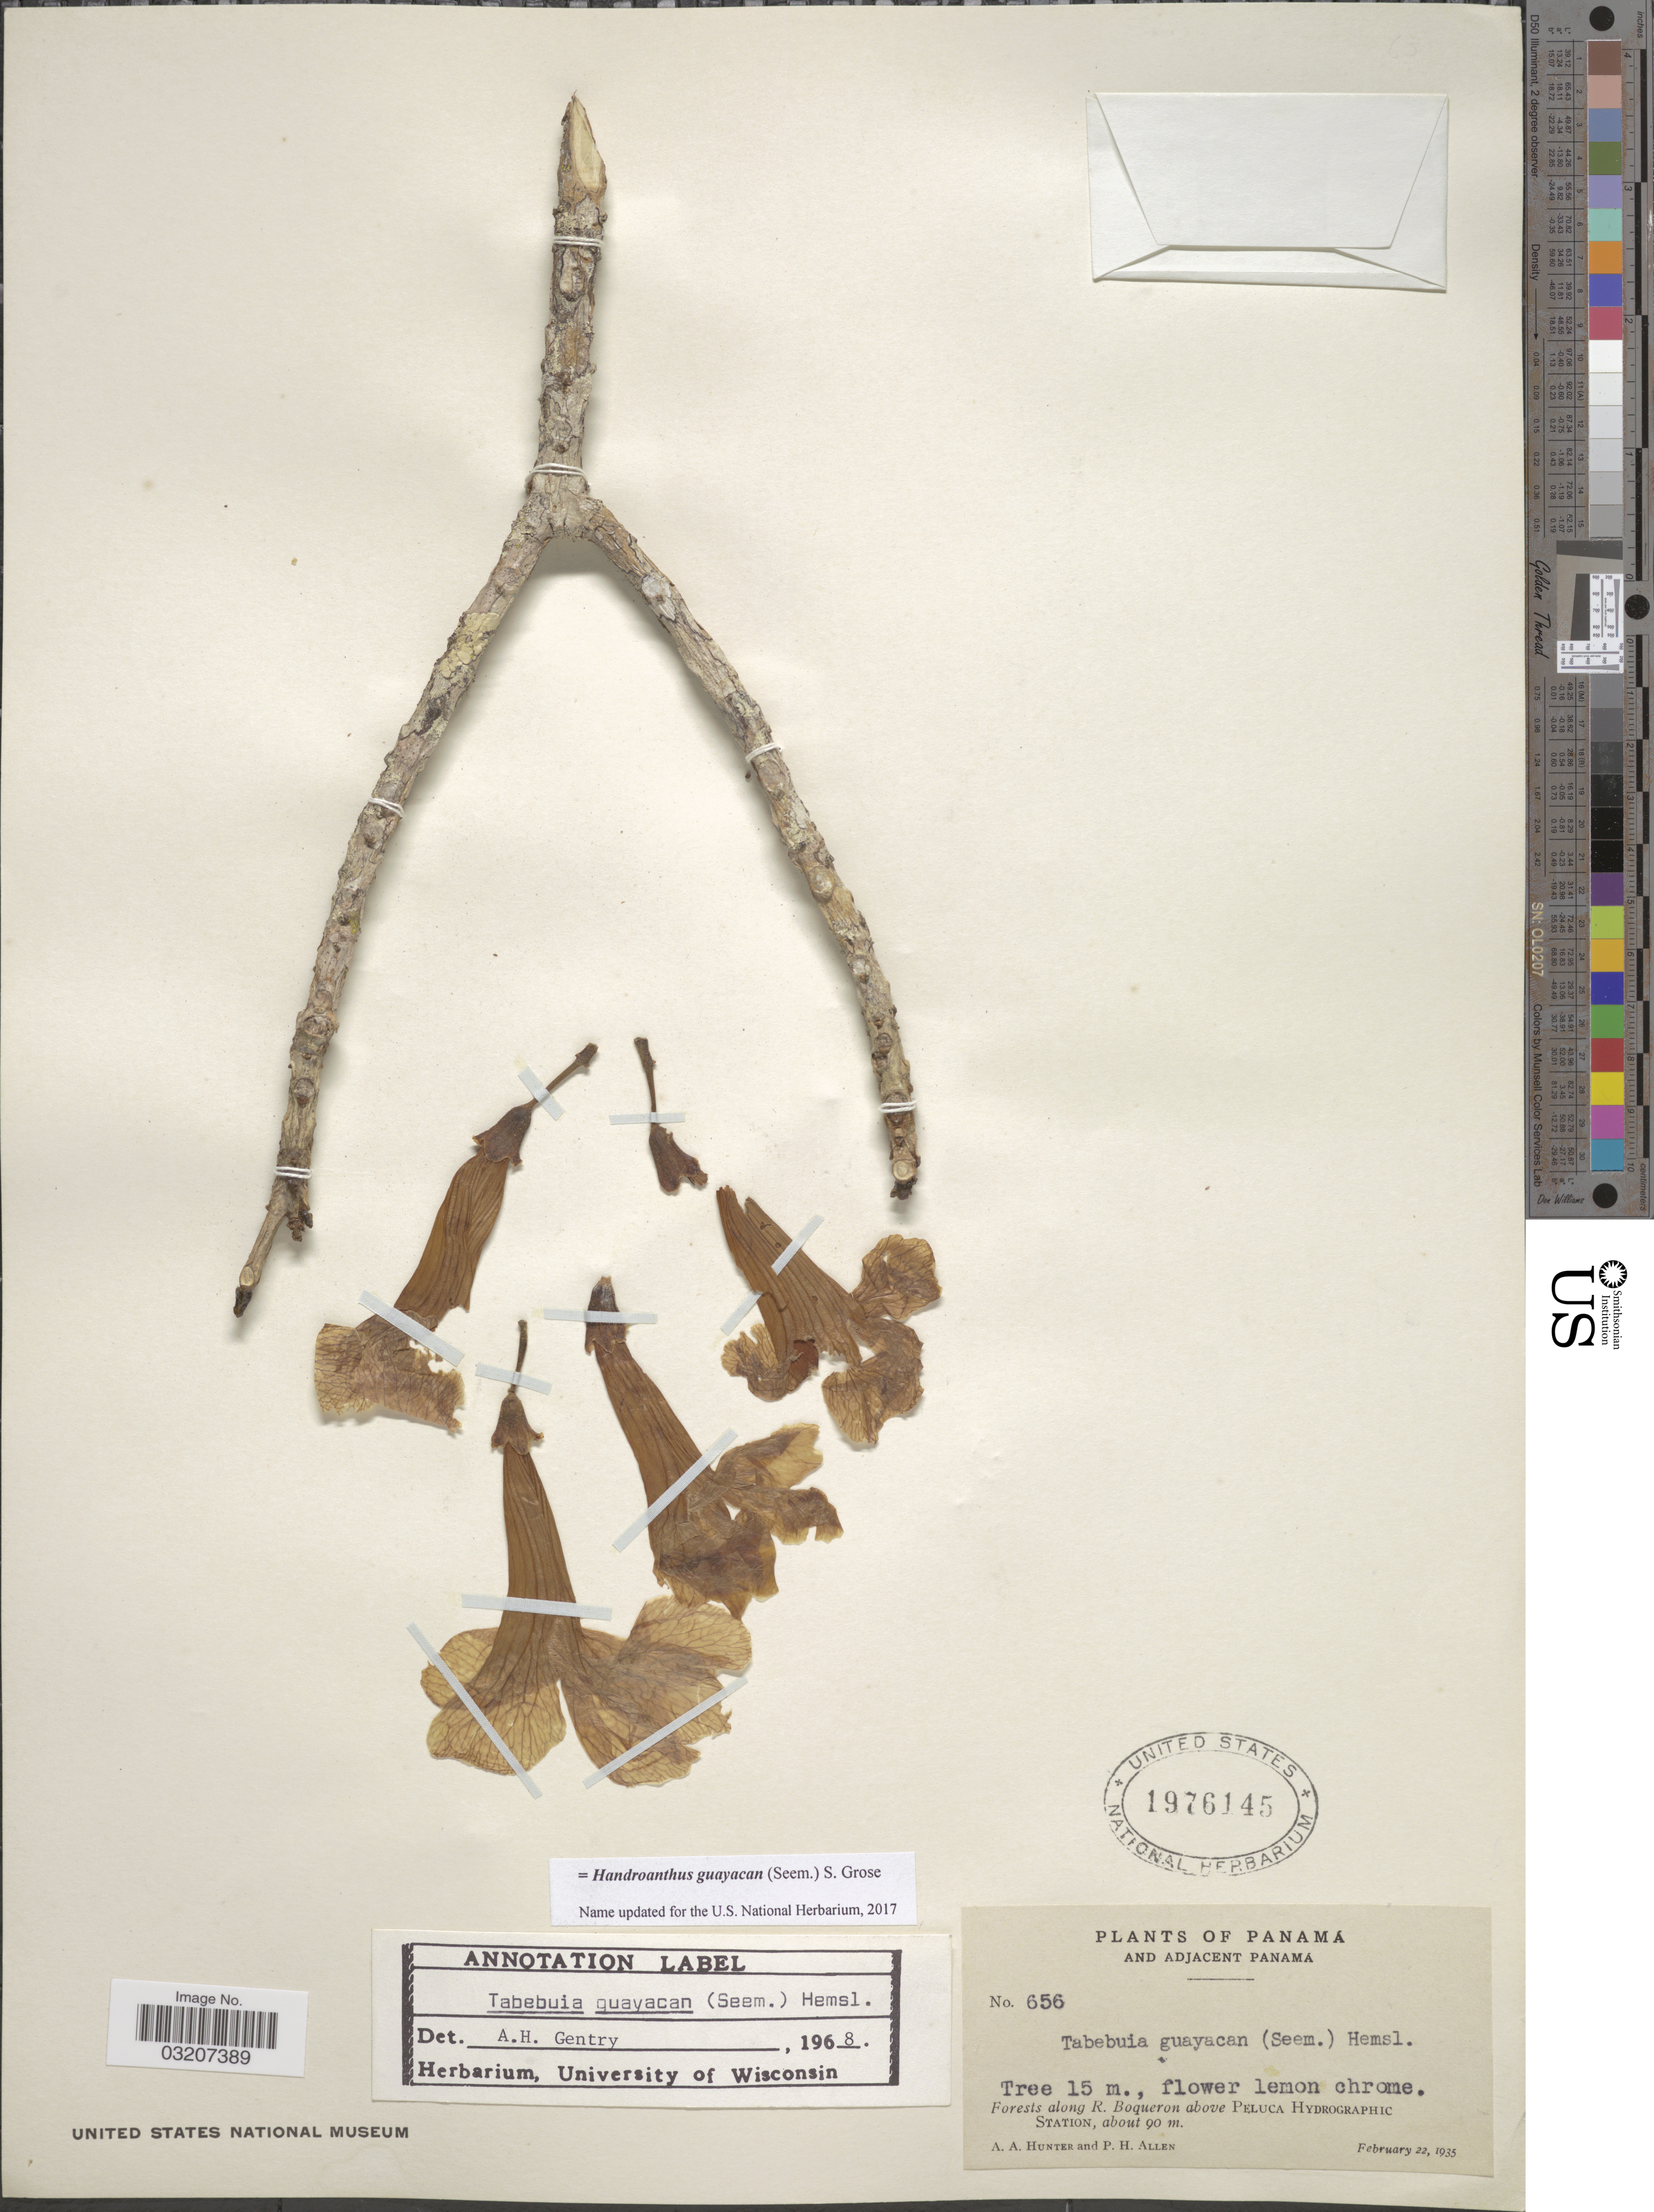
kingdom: Plantae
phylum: Tracheophyta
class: Magnoliopsida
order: Lamiales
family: Bignoniaceae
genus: Handroanthus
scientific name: Handroanthus guayacan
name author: (Seem.) S.O. Grose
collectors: A. Hunter & P. H. Allen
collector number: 656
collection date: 1935-02-22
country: Panama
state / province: Panamá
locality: Adjacent of Panama, Forests along R. Boqueron above Peluca Hydrographic Station.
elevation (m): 90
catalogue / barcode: US 1976145